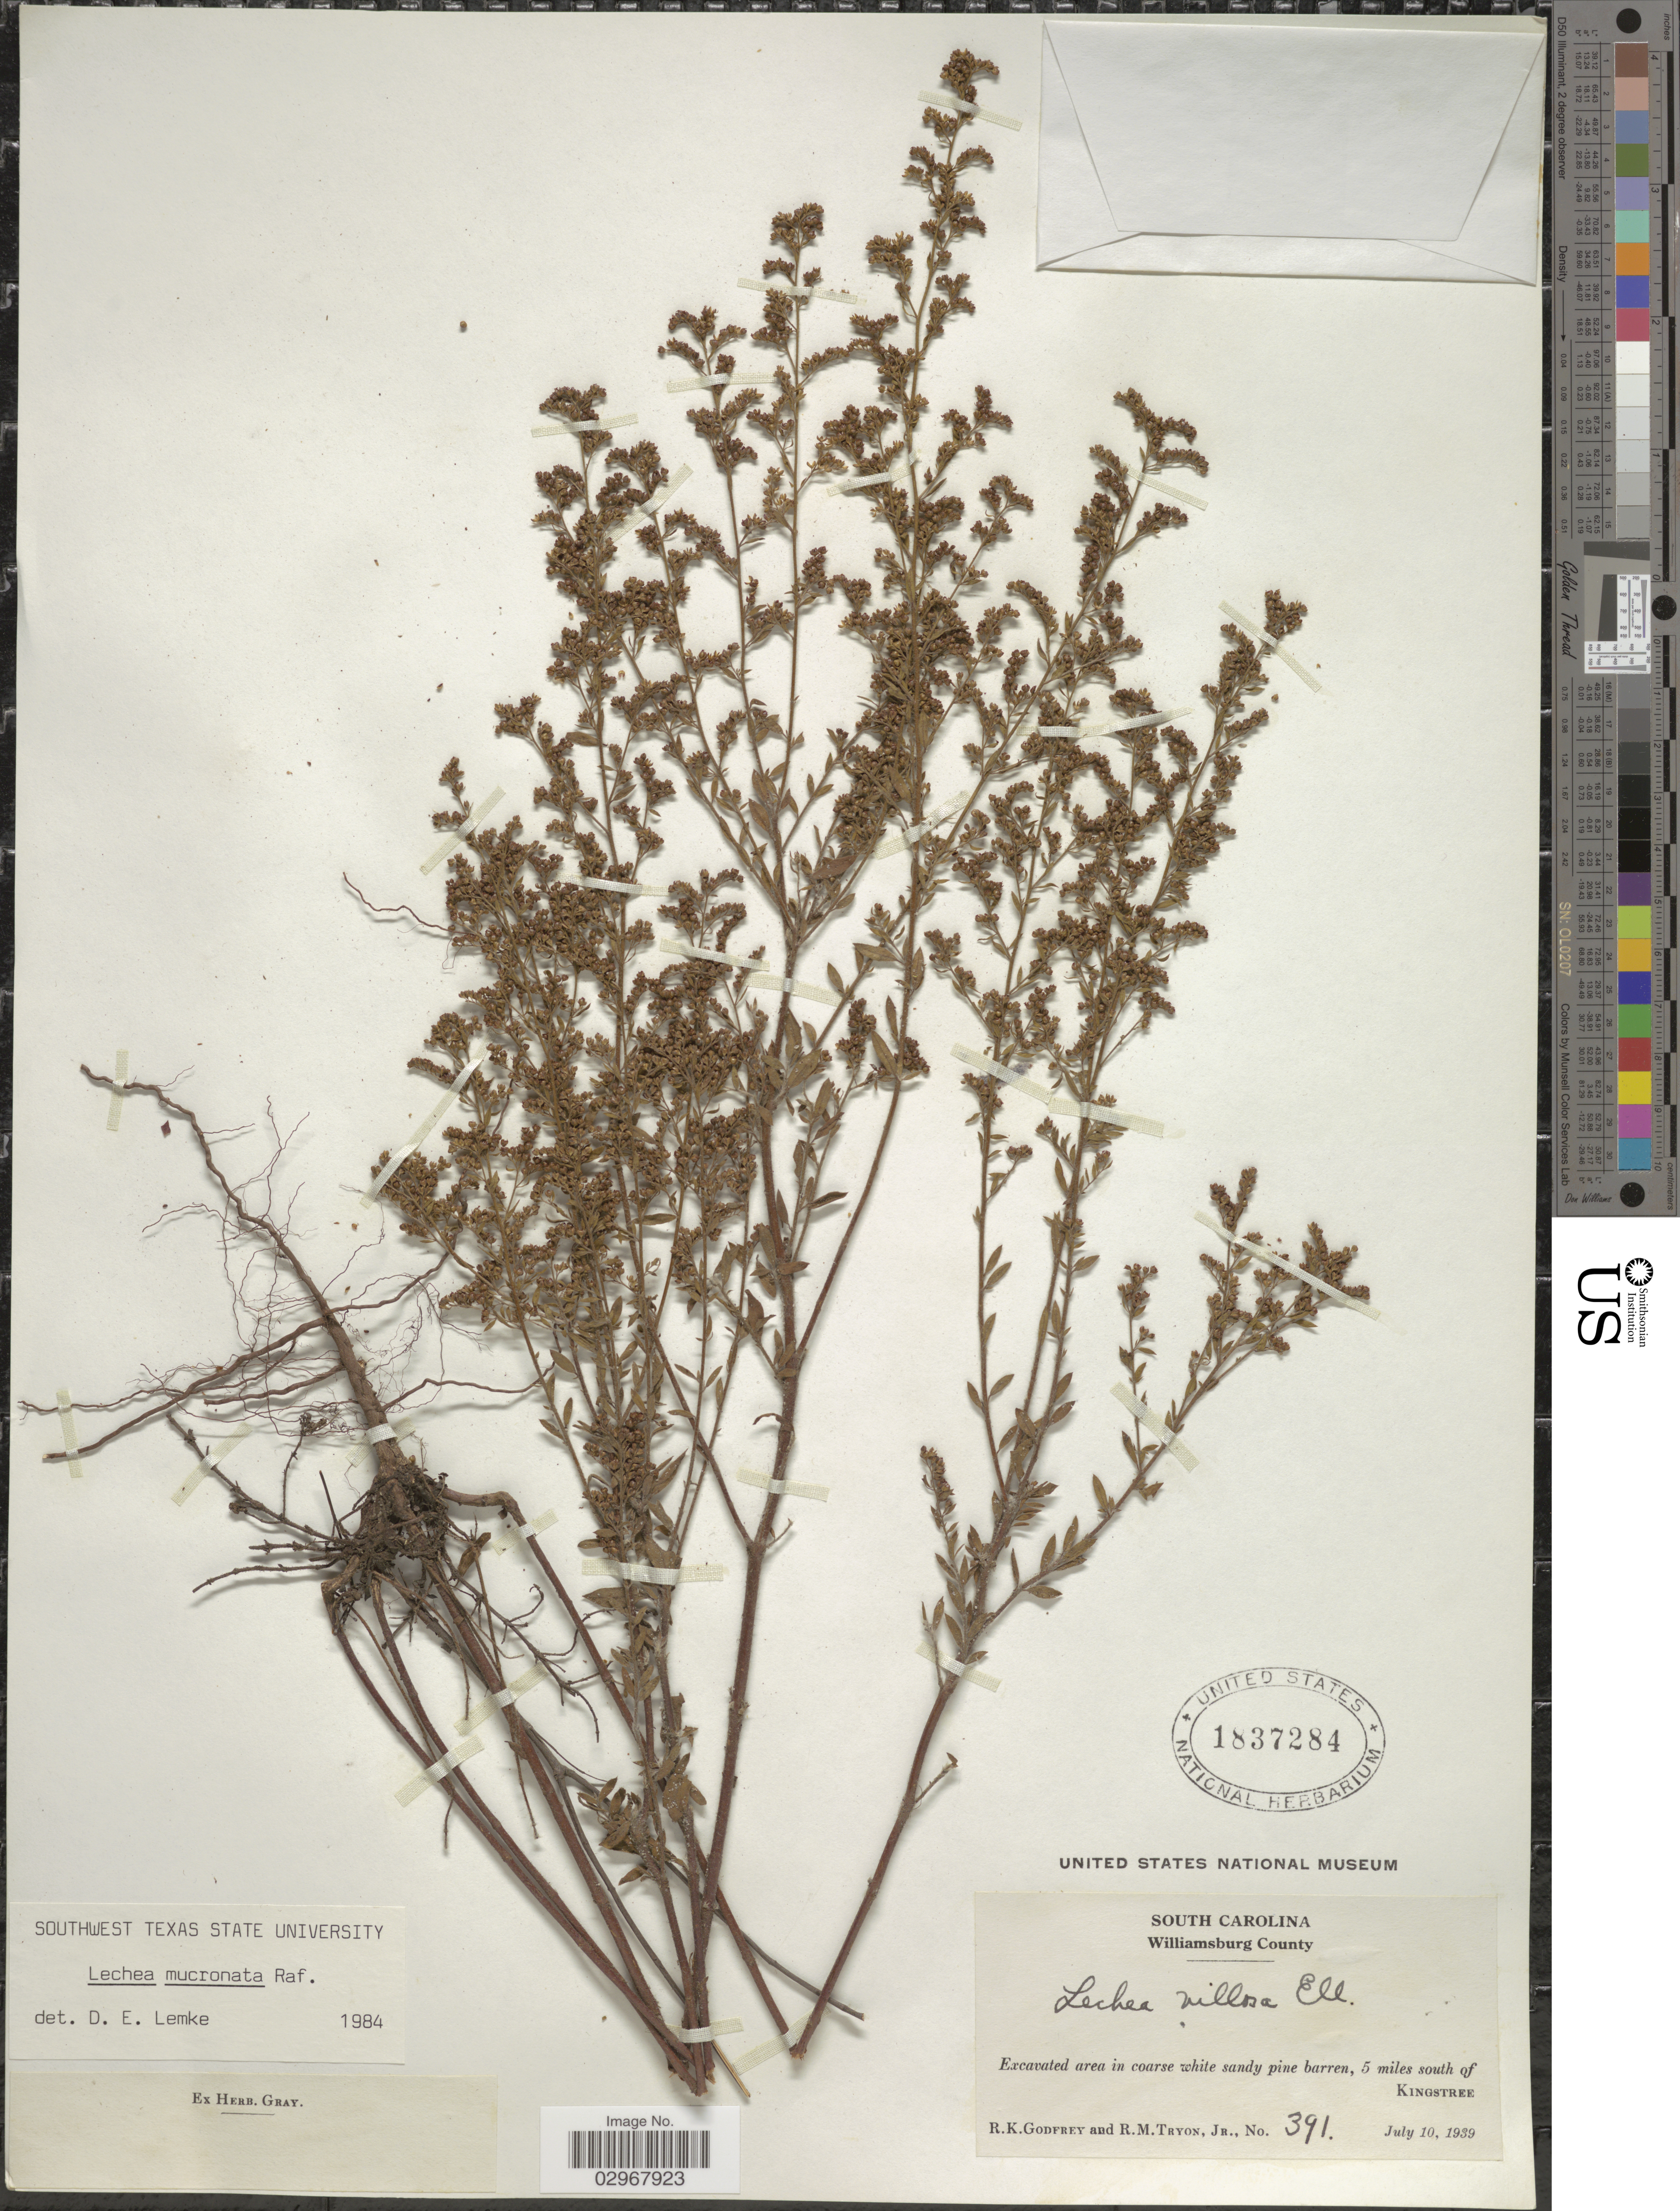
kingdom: Plantae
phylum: Tracheophyta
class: Magnoliopsida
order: Malvales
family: Cistaceae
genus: Lechea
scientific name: Lechea mucronata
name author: Raf.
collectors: R. K. Godfrey & R. Tryon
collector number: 391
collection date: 1939-07-10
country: United States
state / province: South Carolina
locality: Williamsburg County. Excavated area in coarse white sandy pine barren, 5 miles south of Kingstree.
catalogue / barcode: US 1837284